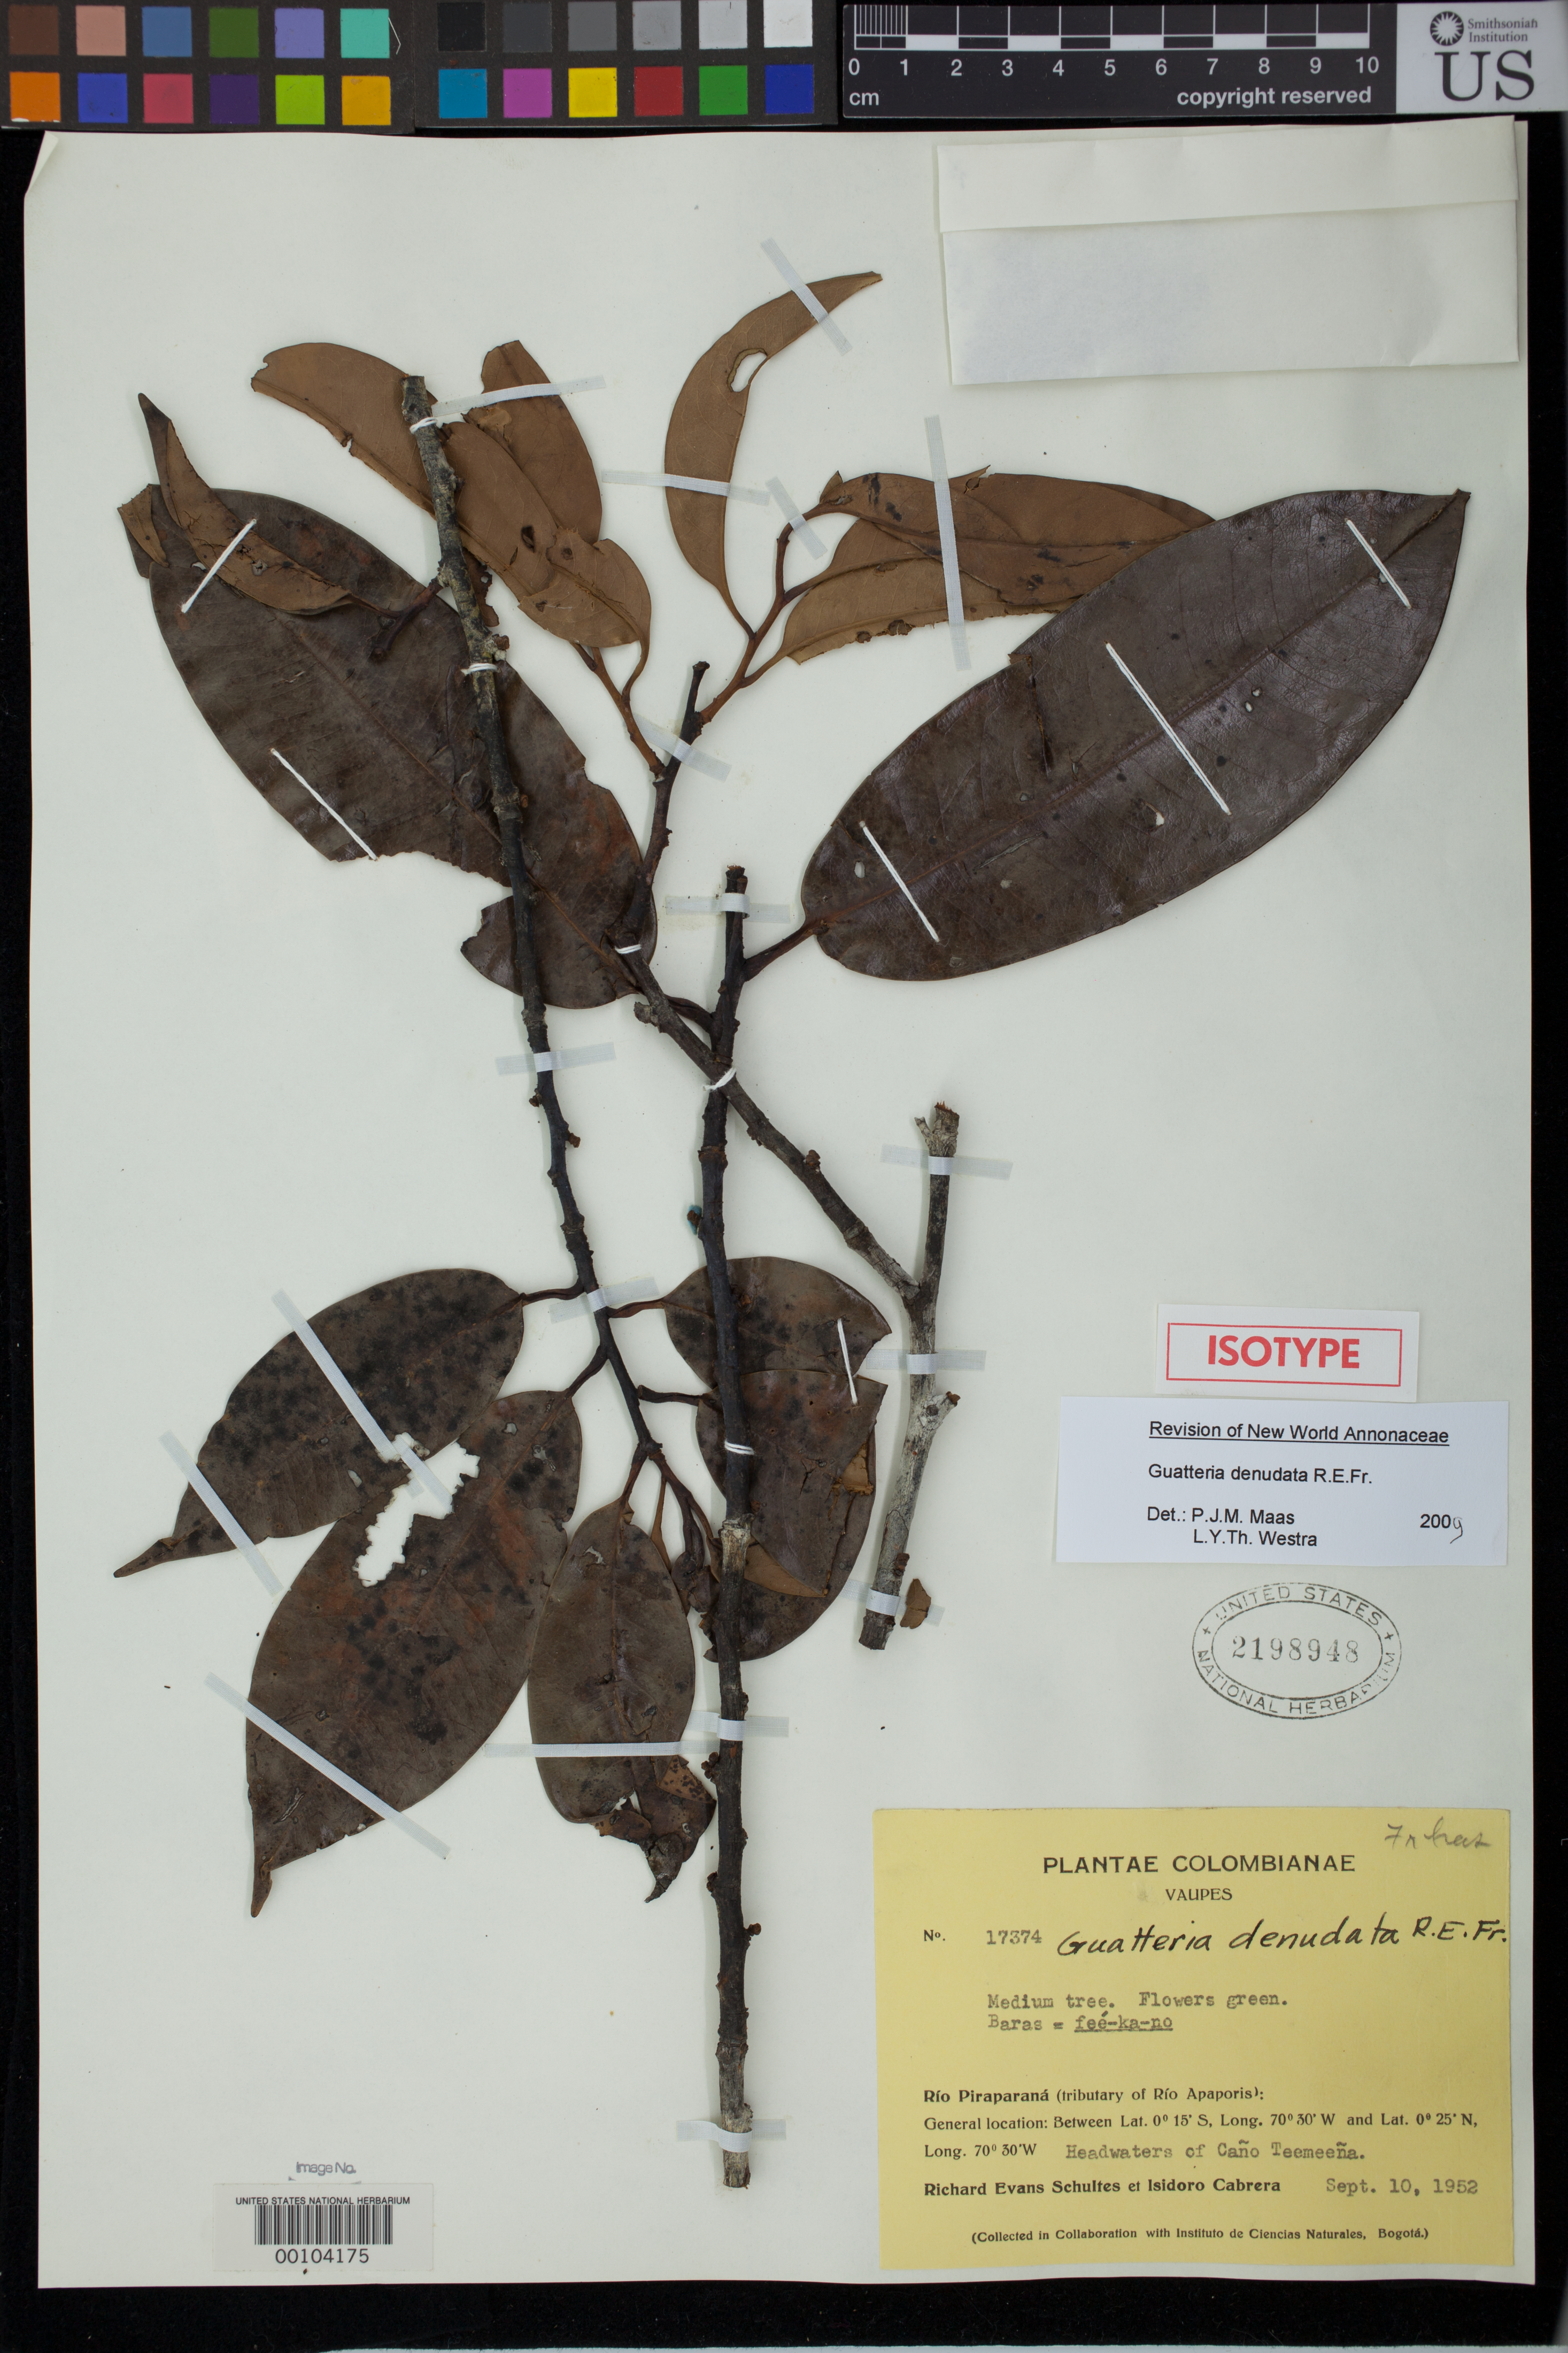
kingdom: Plantae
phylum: Tracheophyta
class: Magnoliopsida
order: Magnoliales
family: Annonaceae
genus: Guatteria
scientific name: Guatteria denudata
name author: R.E. Fr.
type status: Isotype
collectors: R. E. Schultes & I. Cabrera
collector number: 17374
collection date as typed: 10 Sep 1952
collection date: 1952-09-10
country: Colombia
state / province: Vaupés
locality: Rio Piraparana, tributary of Rio Apaporia, headwaters of Caño Teemeena.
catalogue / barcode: US 2198948